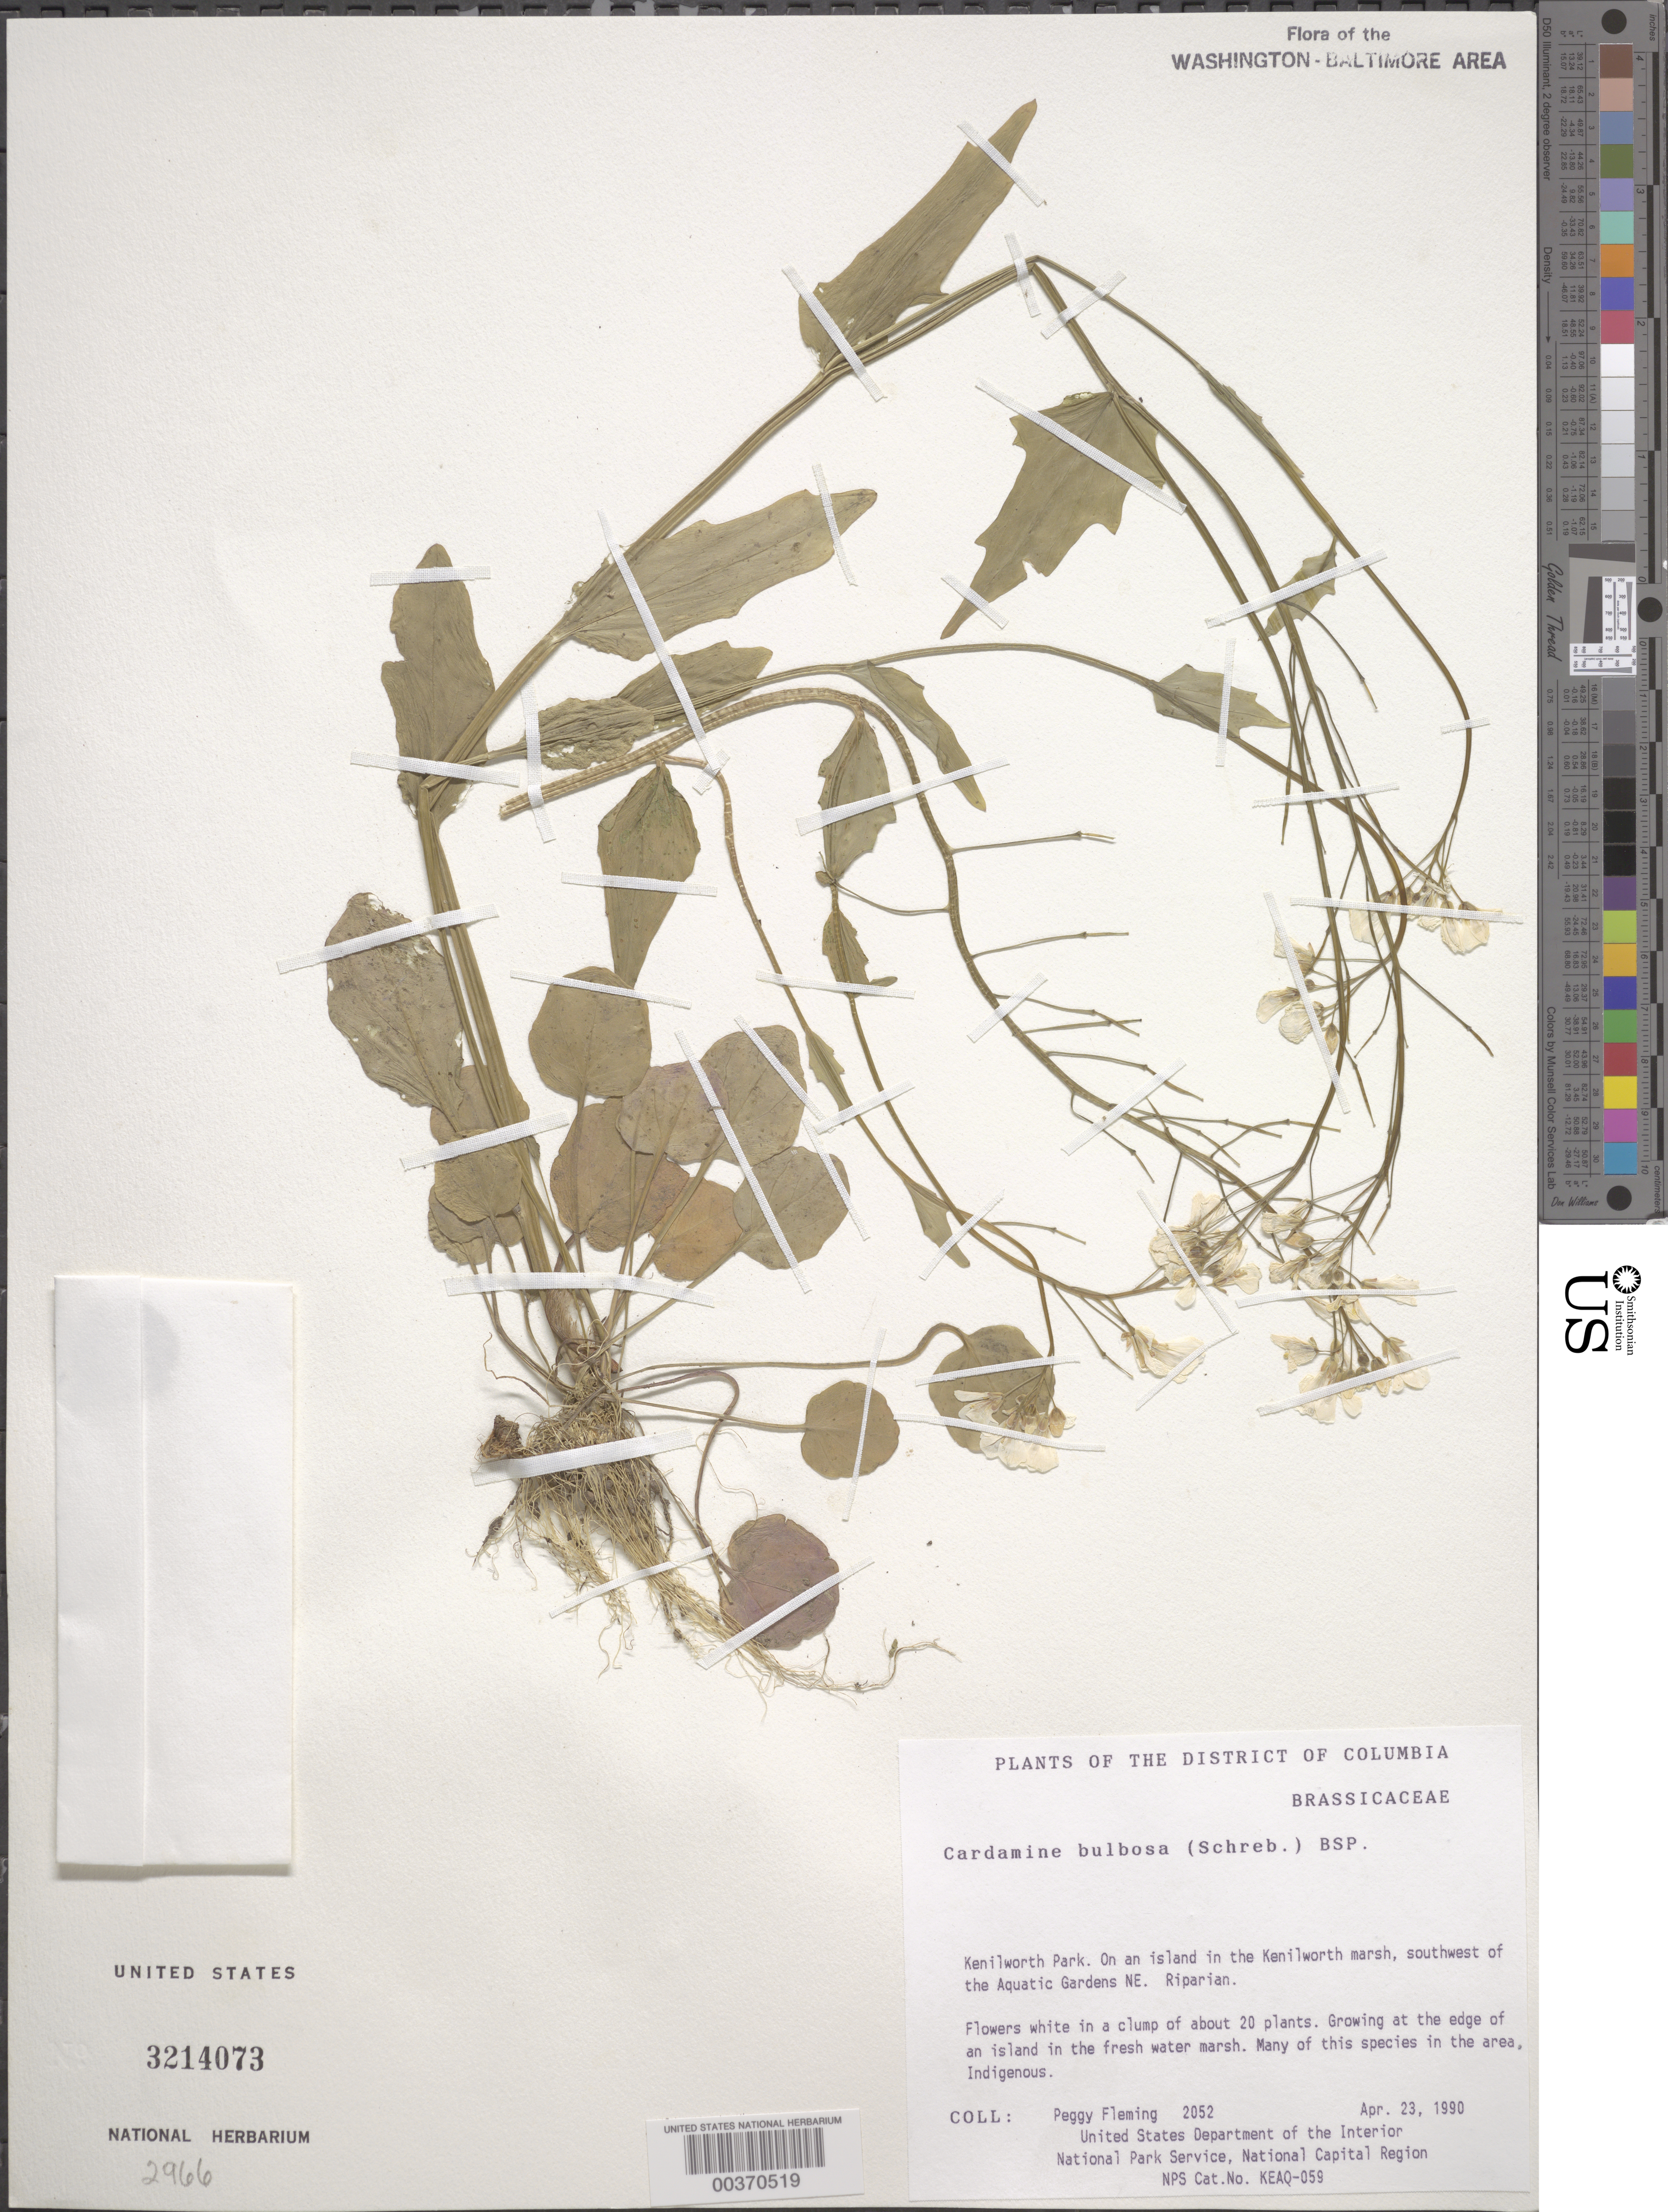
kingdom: Plantae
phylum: Tracheophyta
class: Magnoliopsida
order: Brassicales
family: Brassicaceae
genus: Cardamine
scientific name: Cardamine bulbosa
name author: (Schreb. ex Muhl.) Britton et al.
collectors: P. Fleming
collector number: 2052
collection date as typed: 23 Apr 1990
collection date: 1990-04-23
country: United States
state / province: District of Columbia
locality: Kenilworth Park, SW of Aquatic gardens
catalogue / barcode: US 3214073